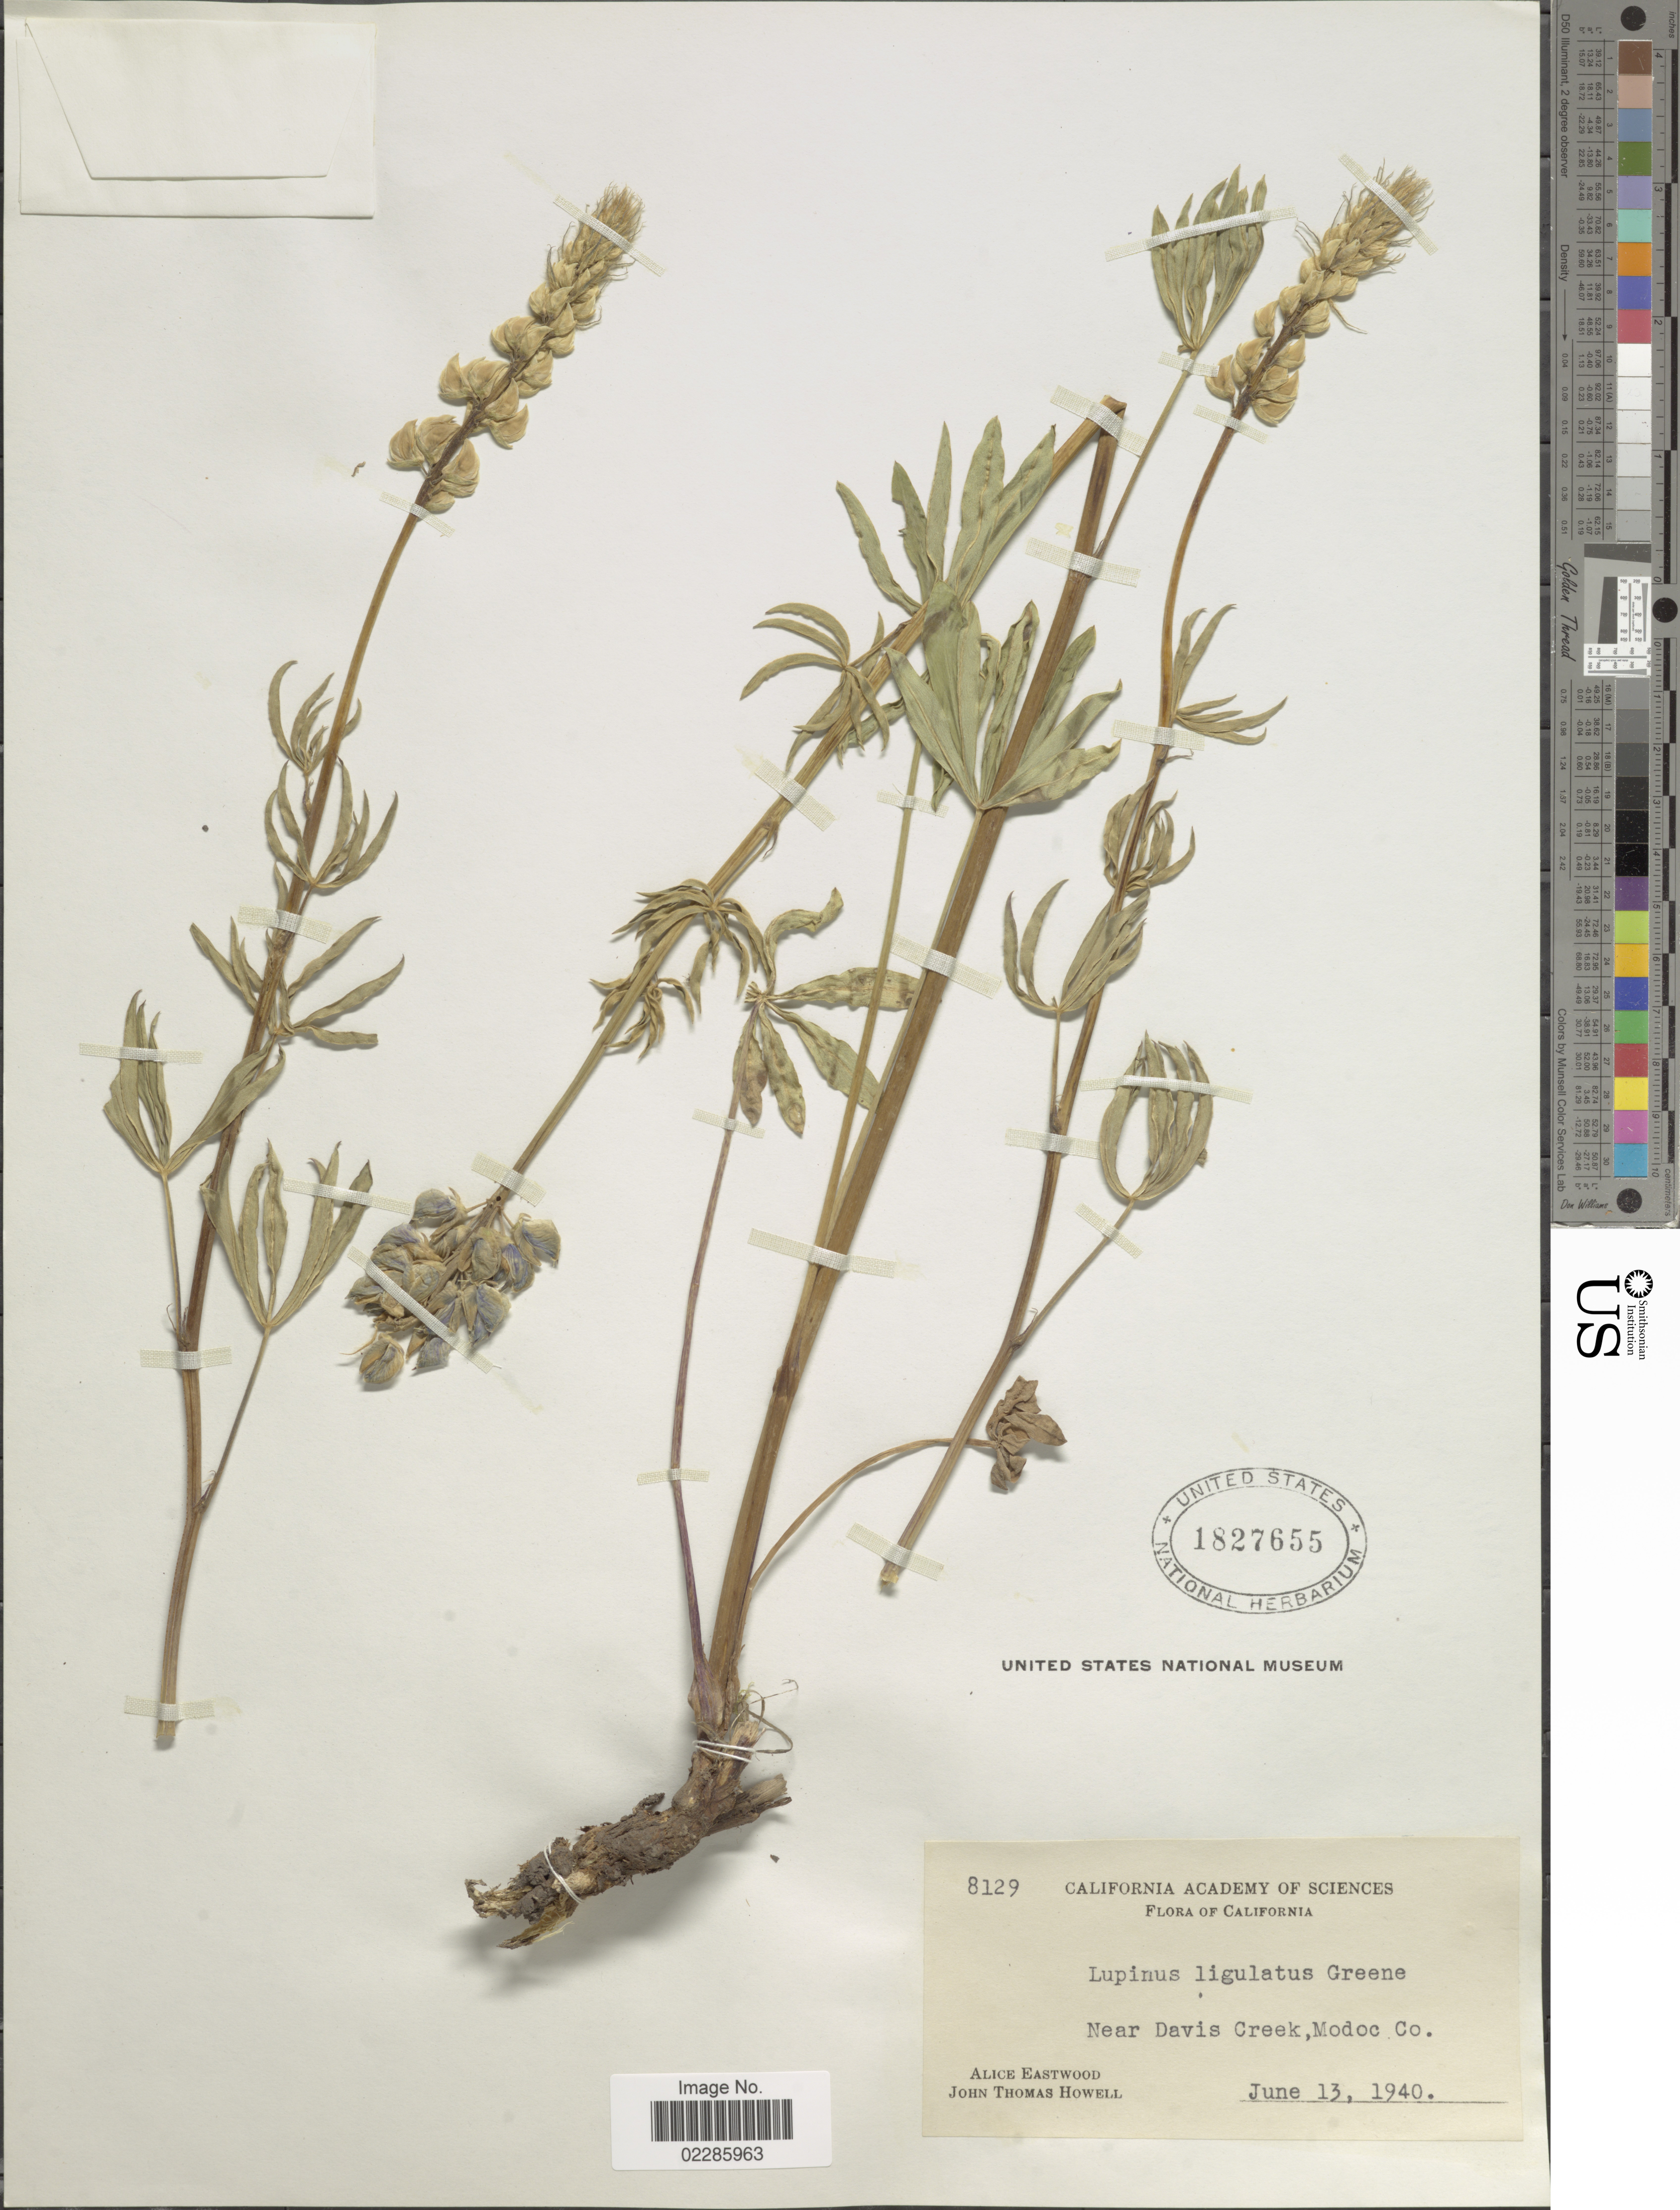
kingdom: Plantae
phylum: Tracheophyta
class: Magnoliopsida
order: Fabales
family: Fabaceae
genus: Lupinus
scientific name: Lupinus ligulatus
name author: Greene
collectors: A. Eastwood & J. T. Howell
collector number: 8129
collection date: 1940-06-13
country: United States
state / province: California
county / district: Modoc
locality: Near Davis Creek, Modoc Co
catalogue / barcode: US 1827655